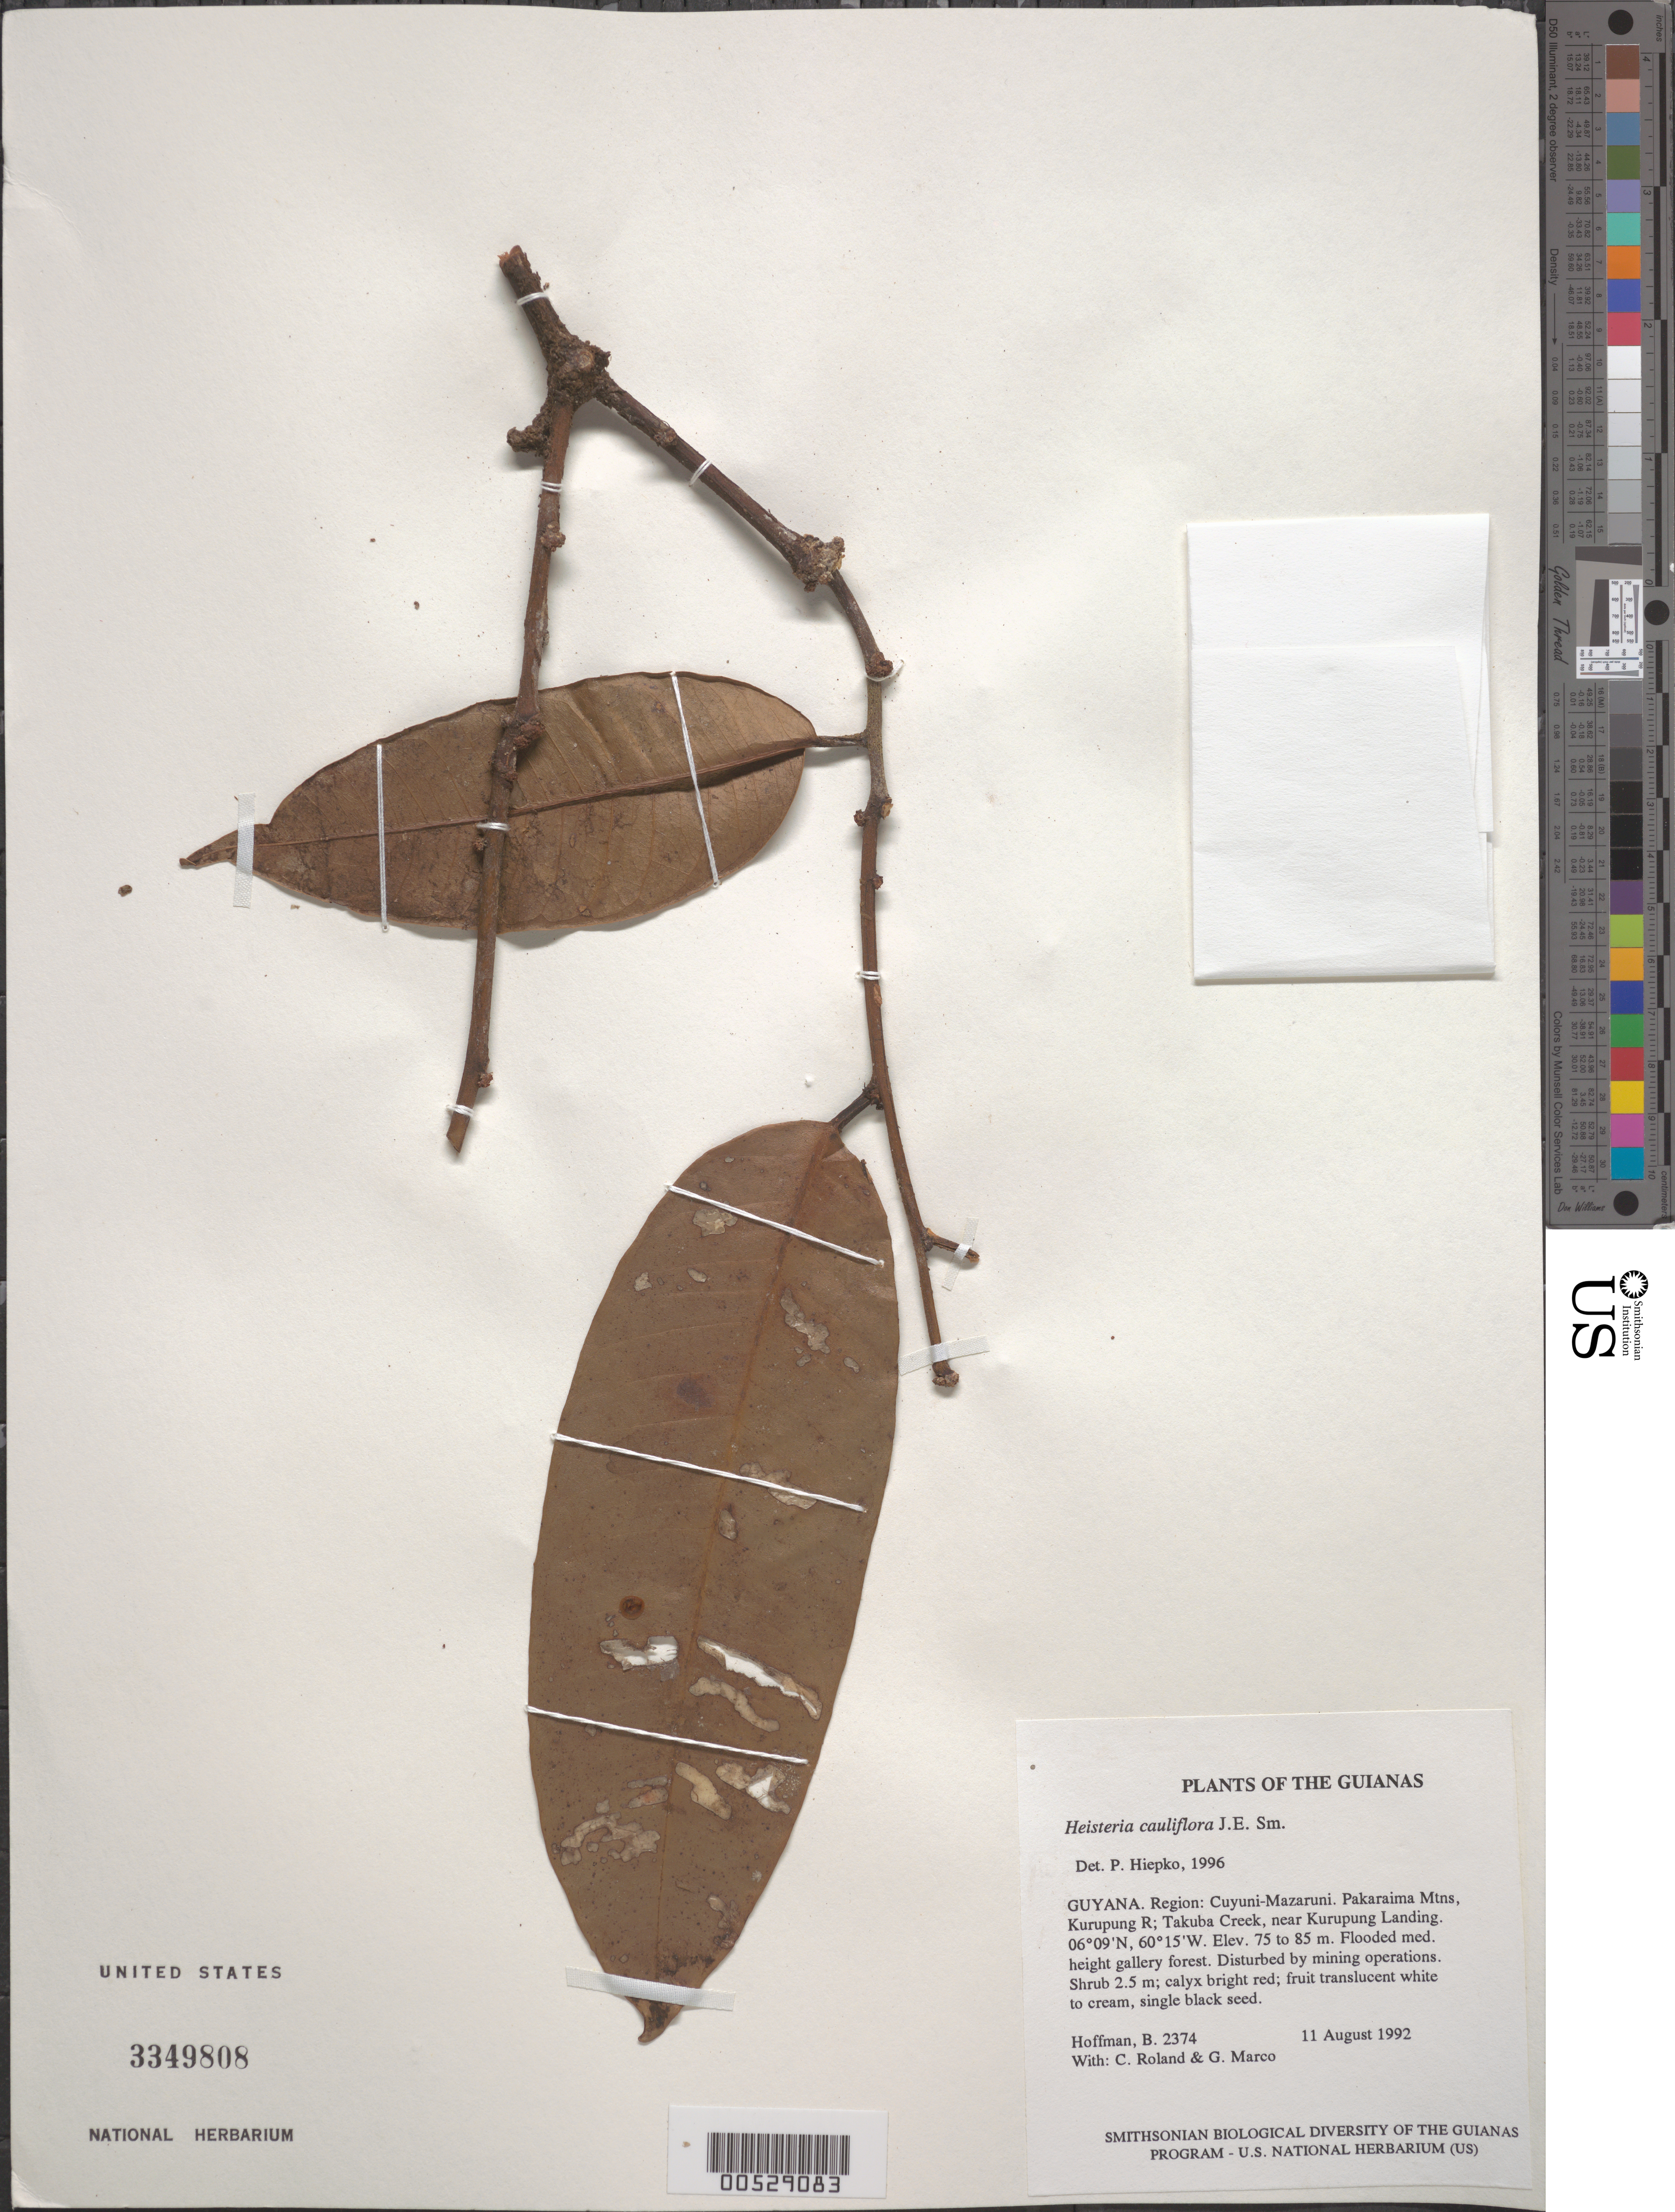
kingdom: Plantae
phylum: Tracheophyta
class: Magnoliopsida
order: Santalales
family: Erythropalaceae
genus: Heisteria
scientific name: Heisteria cauliflora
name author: Sm.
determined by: Hiepko, P. H.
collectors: B. Hoffman, C. Roland & G. Marco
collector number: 2374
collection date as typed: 11 August 1992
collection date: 1992-08-11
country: Guyana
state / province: Cuyuni-Mazaruni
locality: Pakaraima Mountains, Kurupung River; Takuba Creek, near Kurupung Landing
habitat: Flooded med. height gallery forest. Disturbed by mining operations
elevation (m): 75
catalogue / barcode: US 3349808